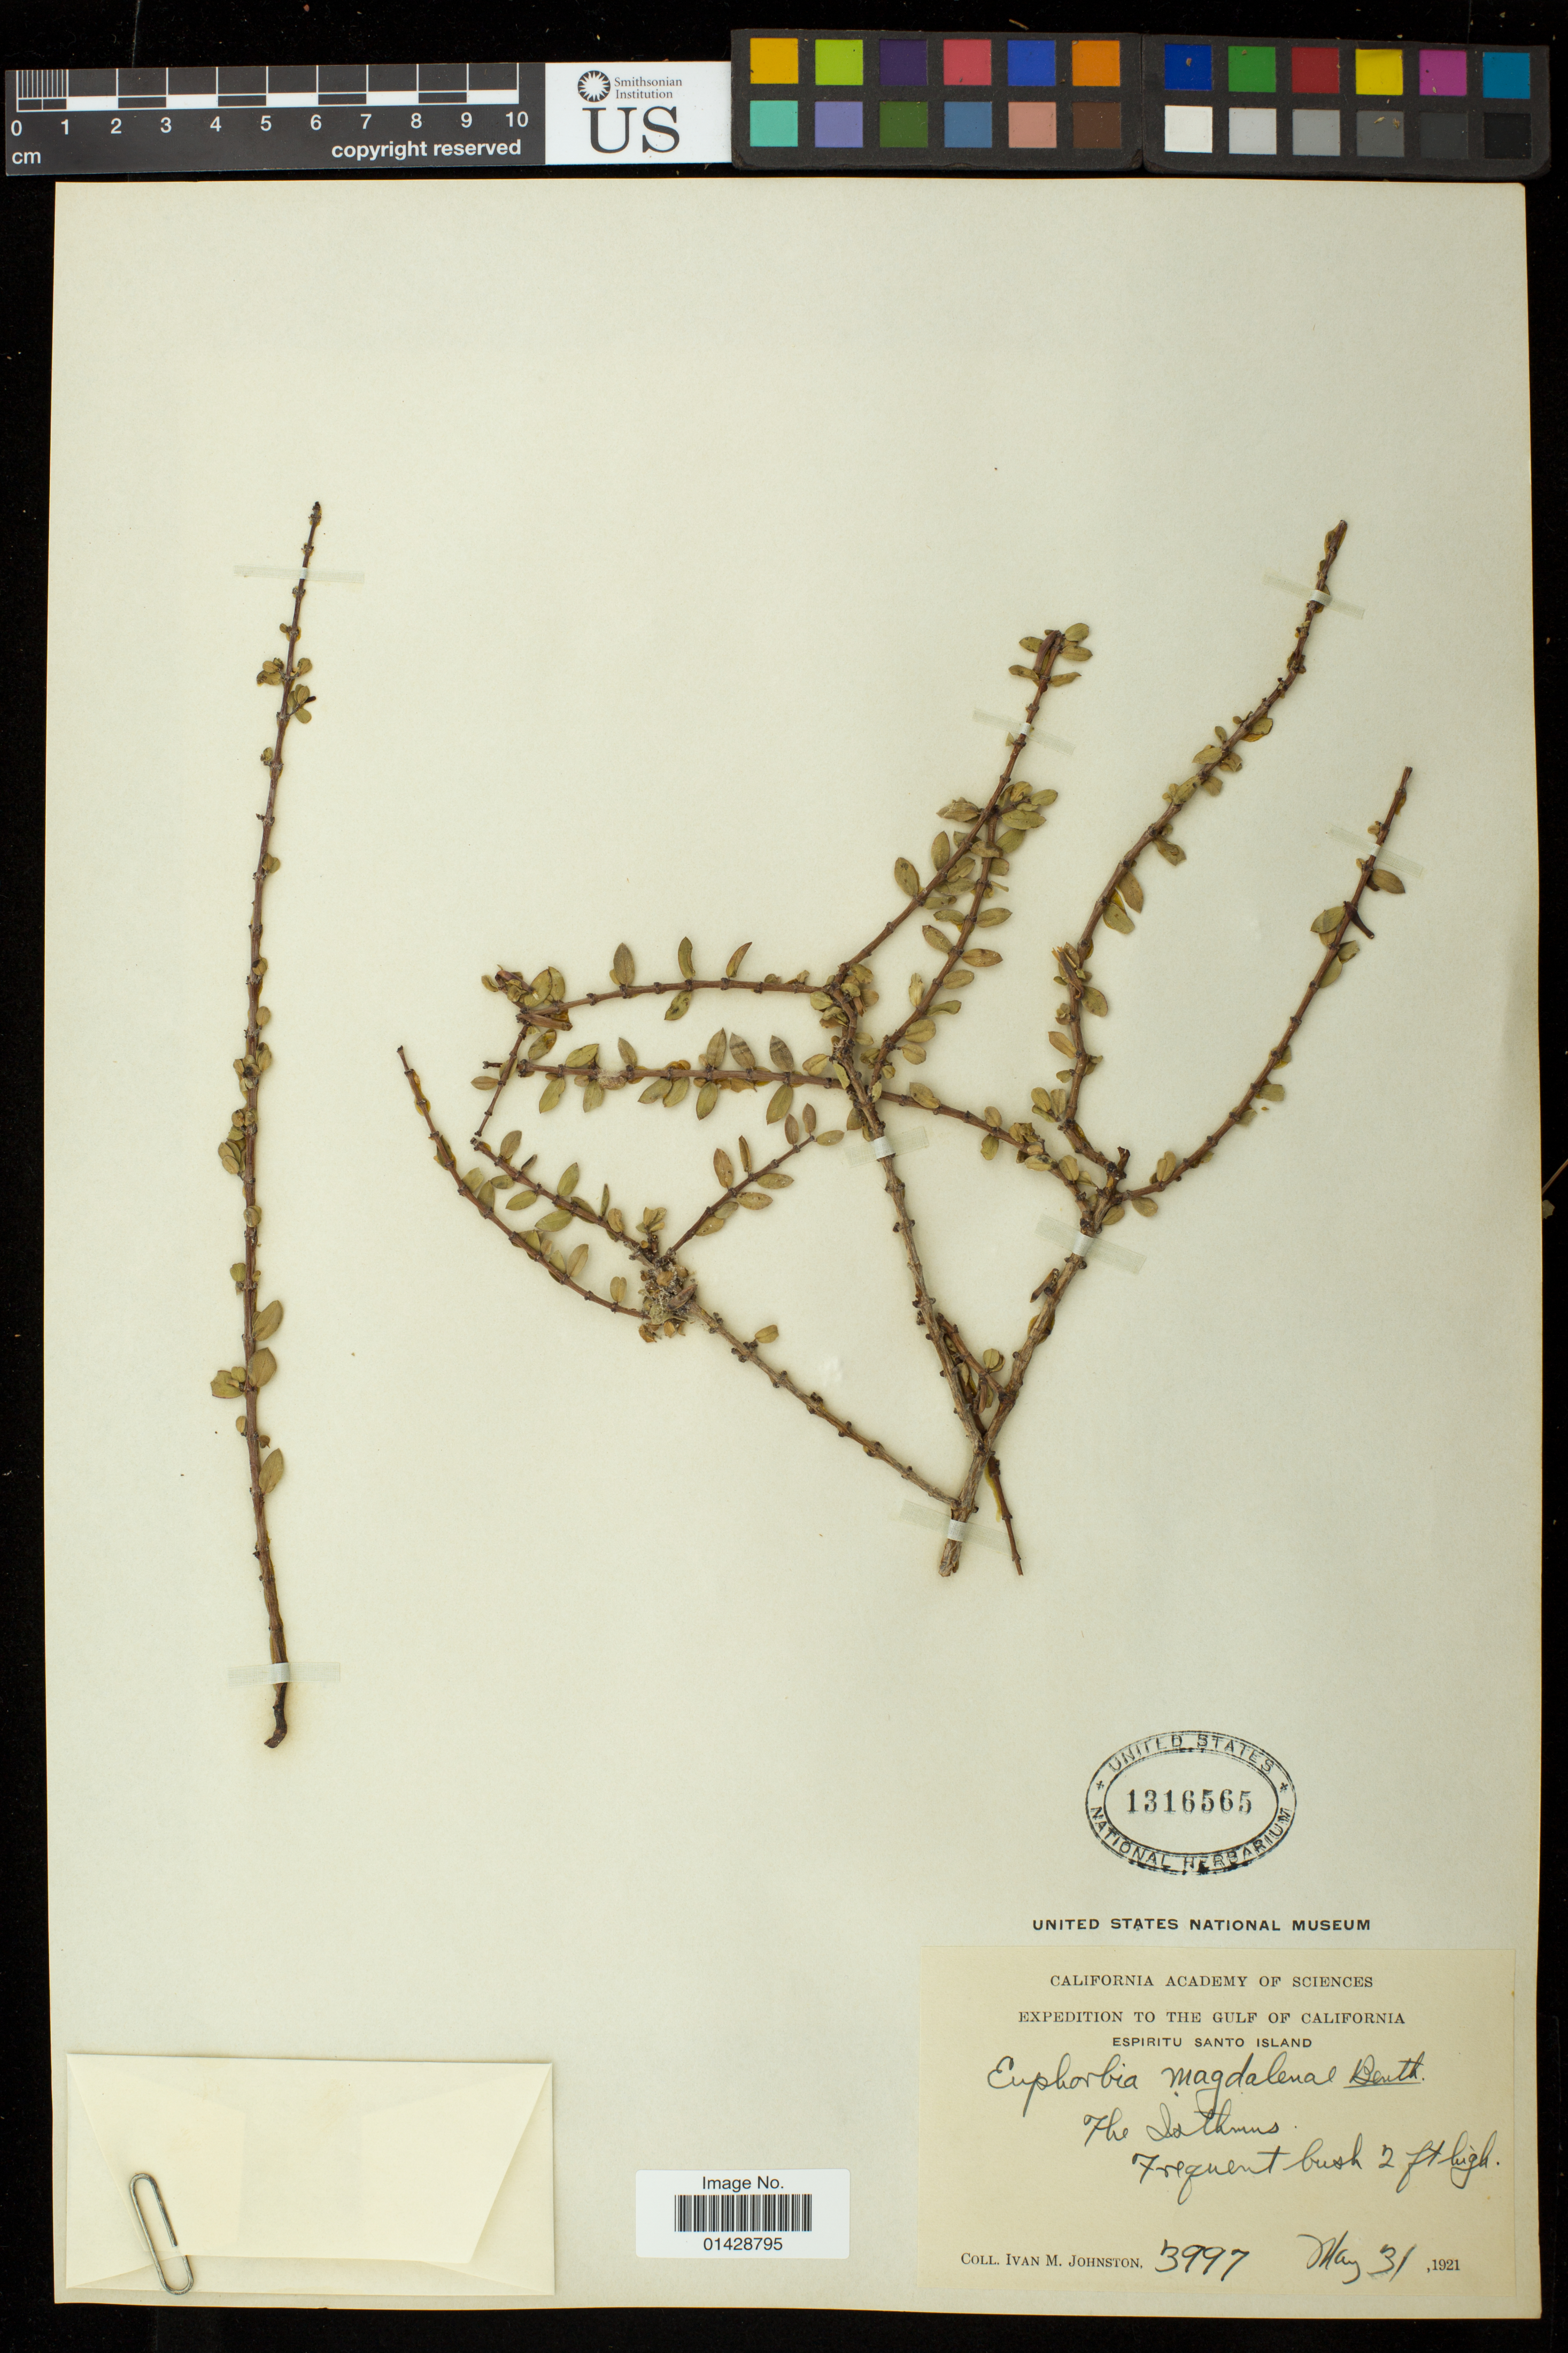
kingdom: Plantae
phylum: Tracheophyta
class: Magnoliopsida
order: Malpighiales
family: Euphorbiaceae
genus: Euphorbia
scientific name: Euphorbia magdalenae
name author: Benth.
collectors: I.M. Johnston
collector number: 3997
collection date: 1921-05-31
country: Mexico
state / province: Baja California Sur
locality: Gulf of California; Espiritu Santo Island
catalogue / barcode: US 1316565